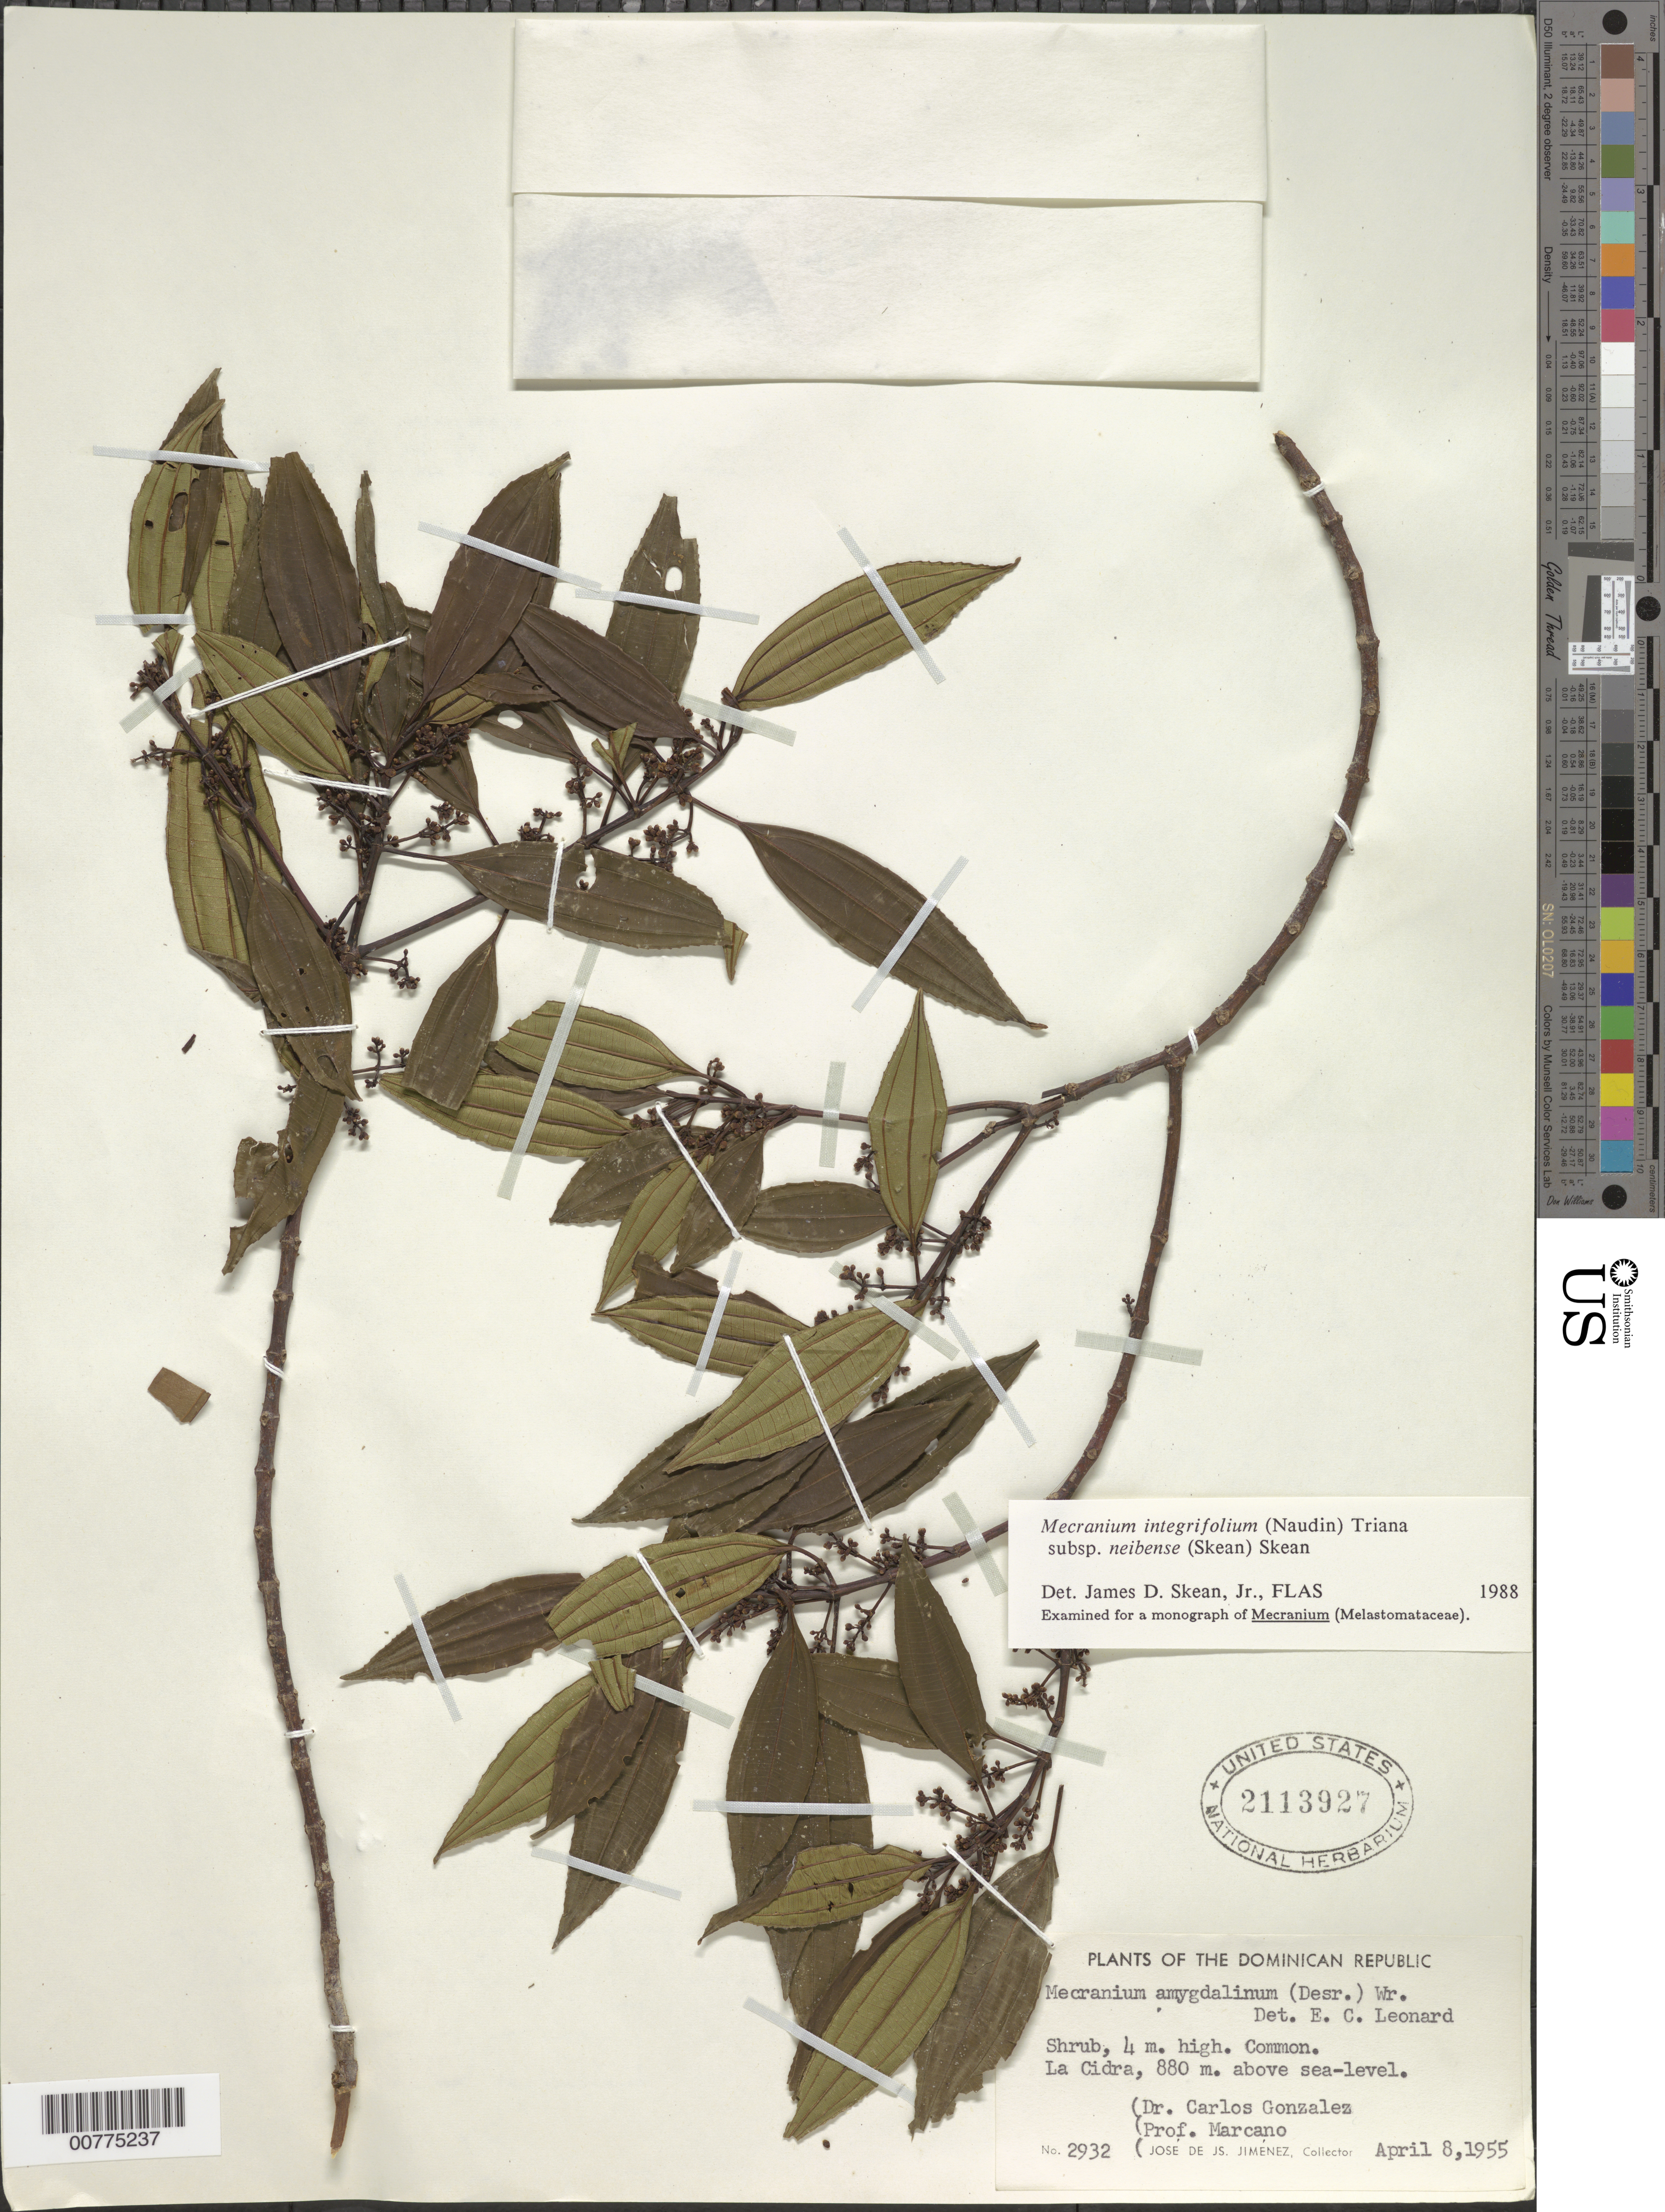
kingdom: Plantae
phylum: Tracheophyta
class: Magnoliopsida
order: Myrtales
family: Melastomataceae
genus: Mecranium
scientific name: Mecranium integrifolium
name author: (Naudin) Triana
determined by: Skean, J. D., Jr.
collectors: C. Gonzalez, E. J. Marcano F. & J. J. Jiménez Almonte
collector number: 2932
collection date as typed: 08 Apr 1955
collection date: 1955-04-08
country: Dominican Republic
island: Hispaniola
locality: La Cidra.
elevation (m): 880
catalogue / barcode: US 2113927